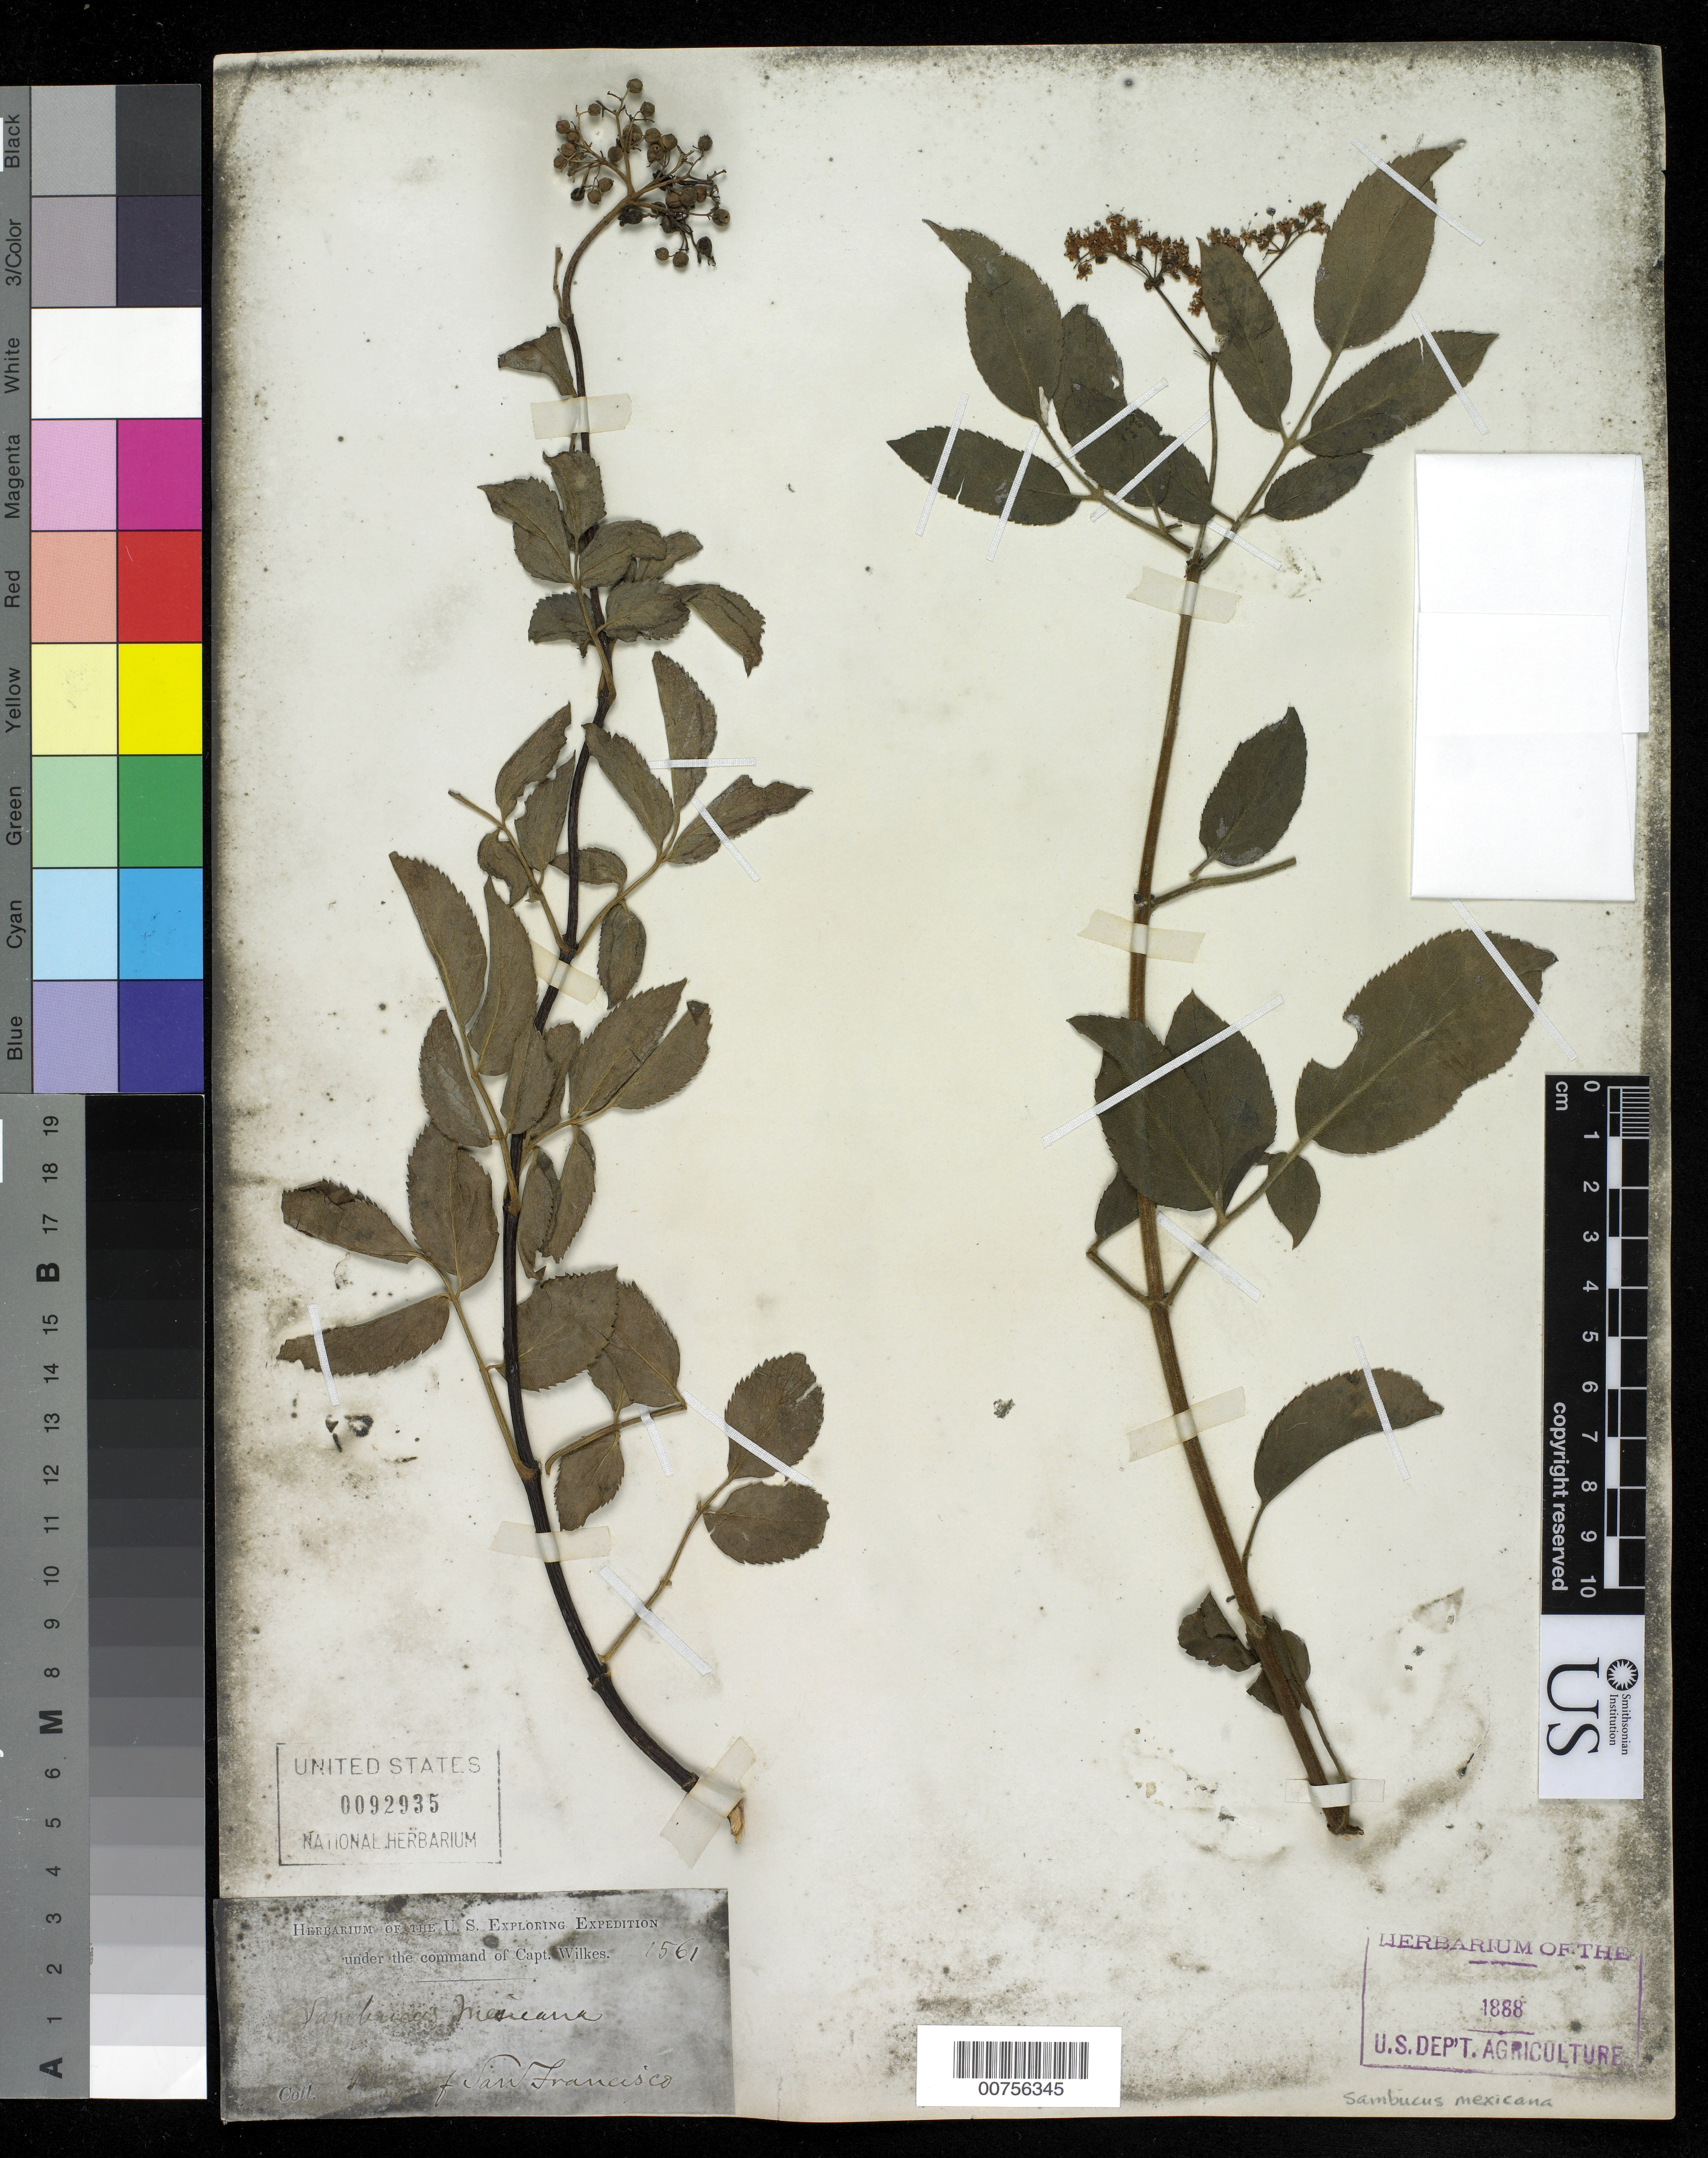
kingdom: Plantae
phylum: Tracheophyta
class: Magnoliopsida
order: Dipsacales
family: Viburnaceae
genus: Sambucus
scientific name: Sambucus mexicana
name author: C. Presl ex DC.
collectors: Wilkes Explor. Exped.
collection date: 1838/1842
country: United States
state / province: California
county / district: San Francisco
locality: Bay of San Francisco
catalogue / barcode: US 92935